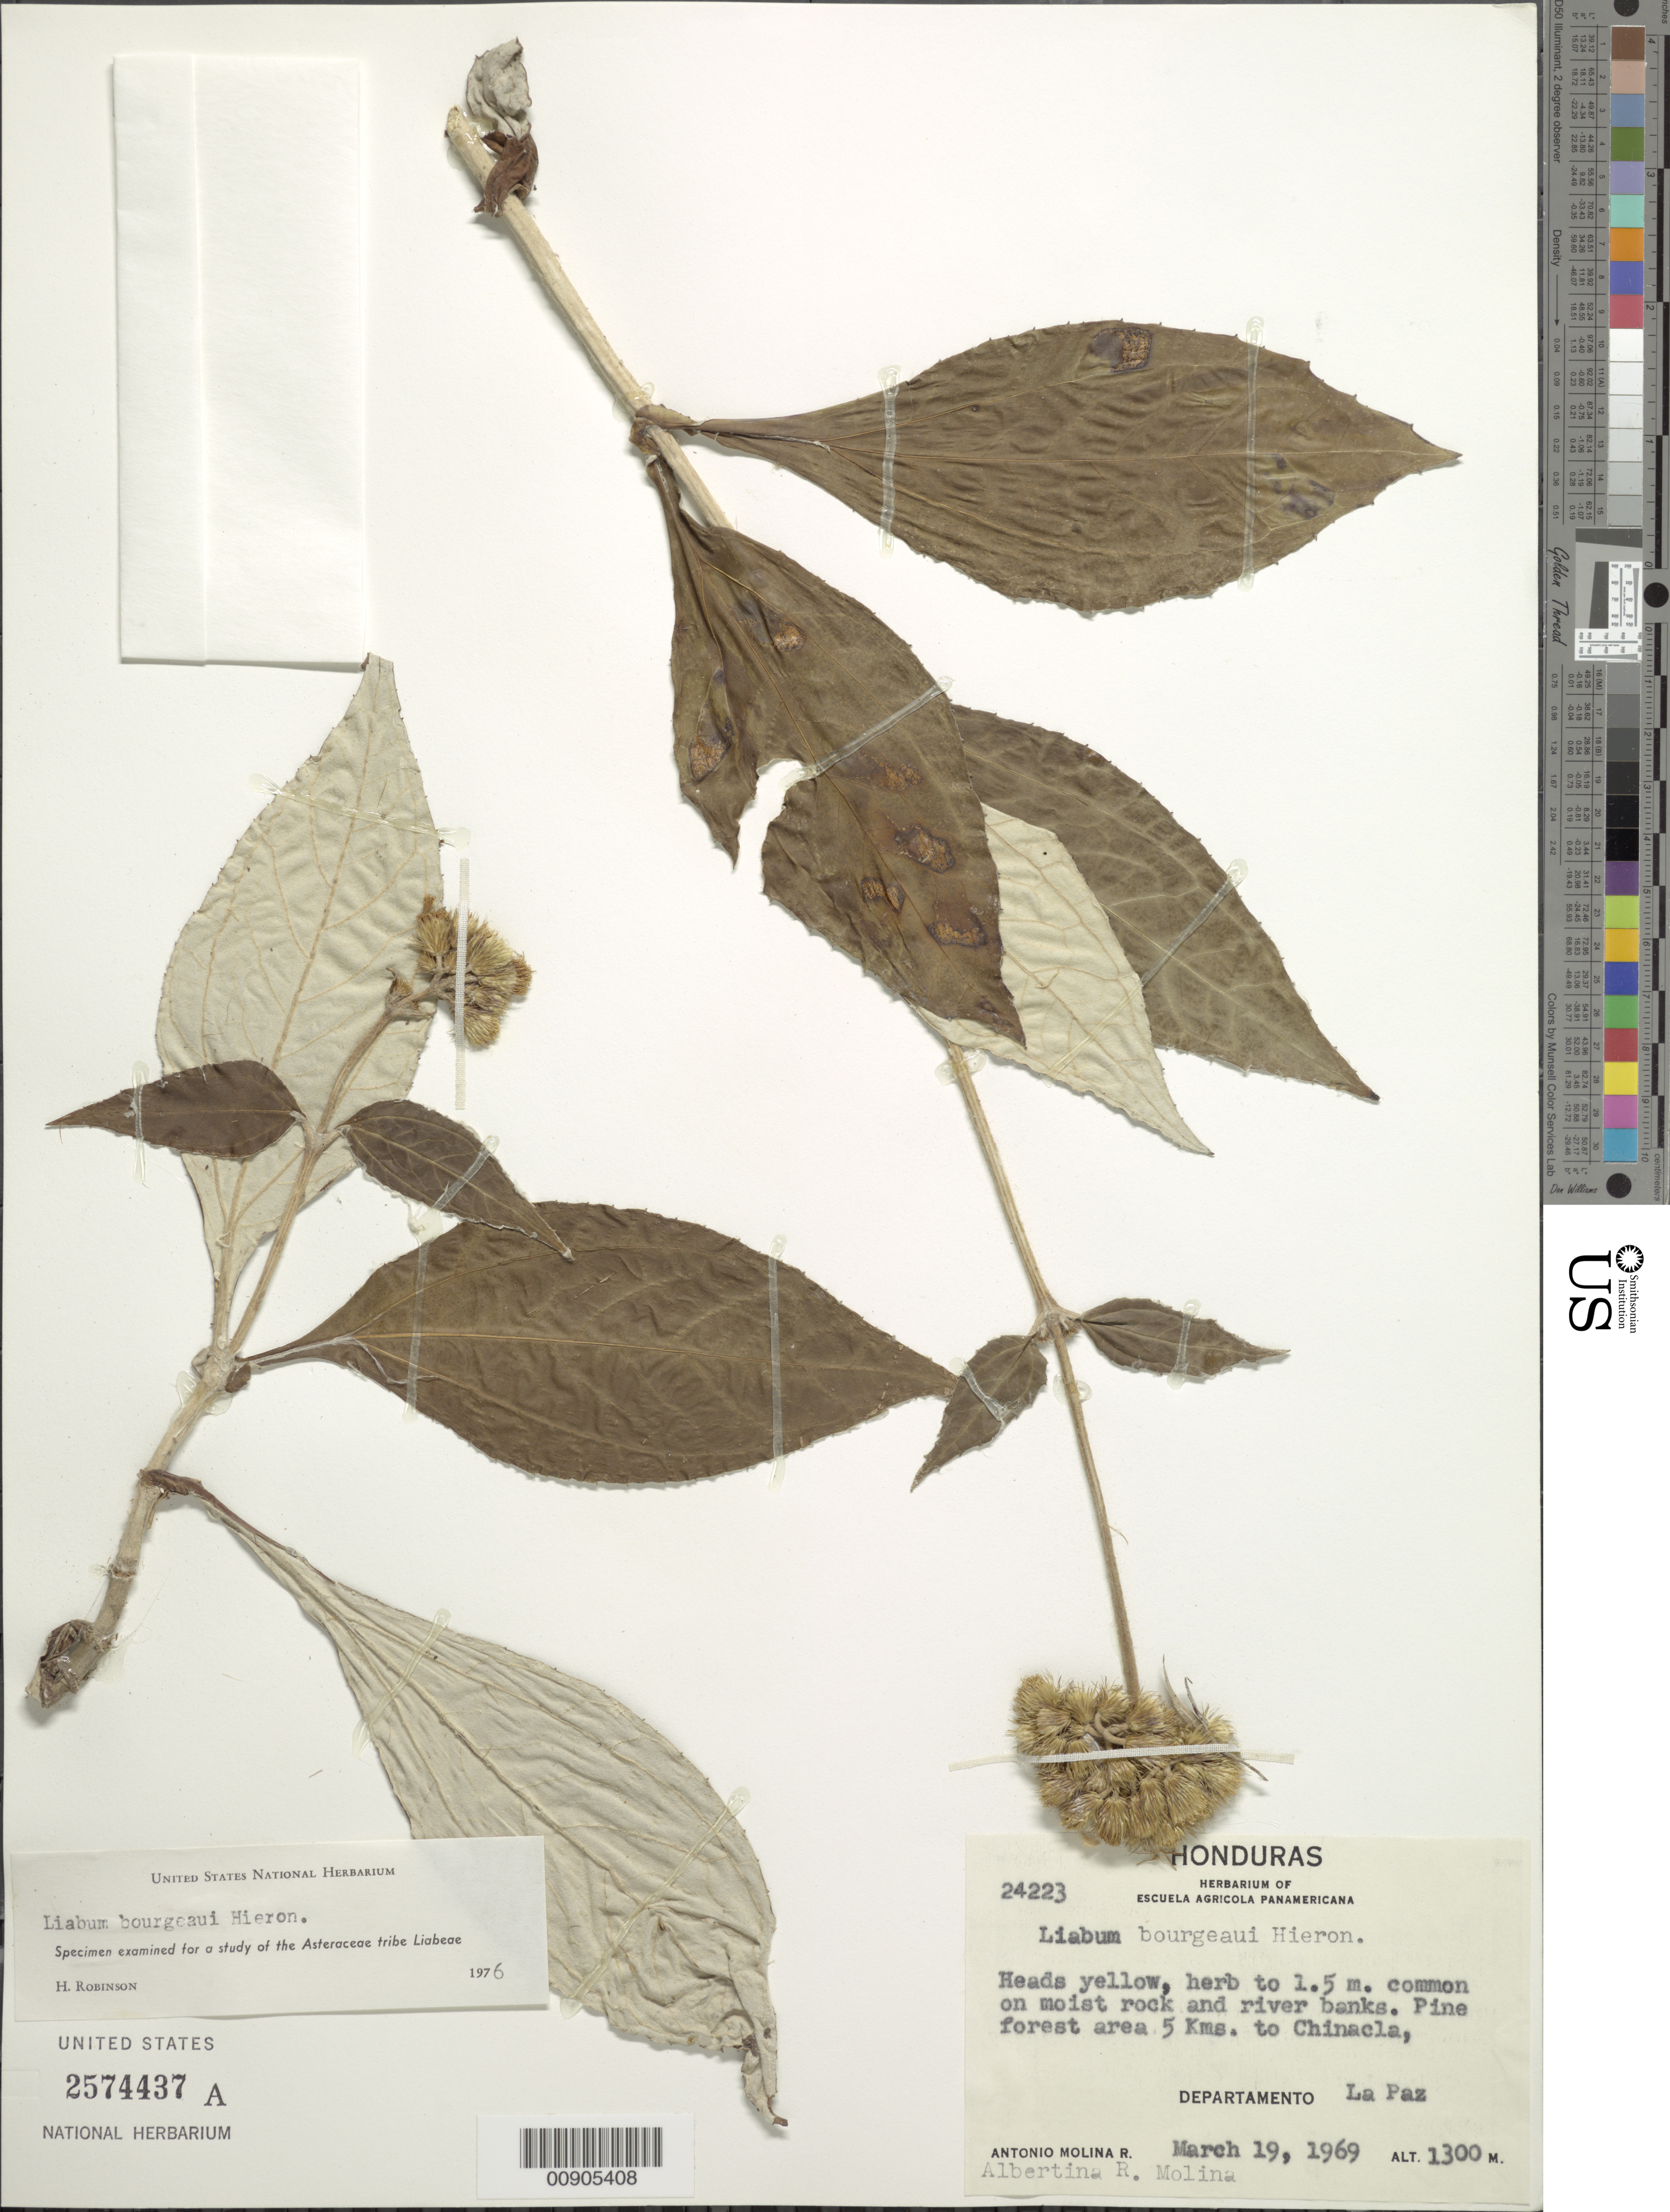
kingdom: Plantae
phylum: Tracheophyta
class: Magnoliopsida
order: Asterales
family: Asteraceae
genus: Liabum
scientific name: Liabum bourgeaui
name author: Hieron.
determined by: Robinson, Harold E., (US)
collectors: A. Molina R.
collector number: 24223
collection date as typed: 19 March 1969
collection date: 1969-03-19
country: Honduras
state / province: La Paz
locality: Chinacla, 5 kms to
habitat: Pine forest area on moist rock and river banks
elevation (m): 1300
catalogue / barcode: US 2574437A